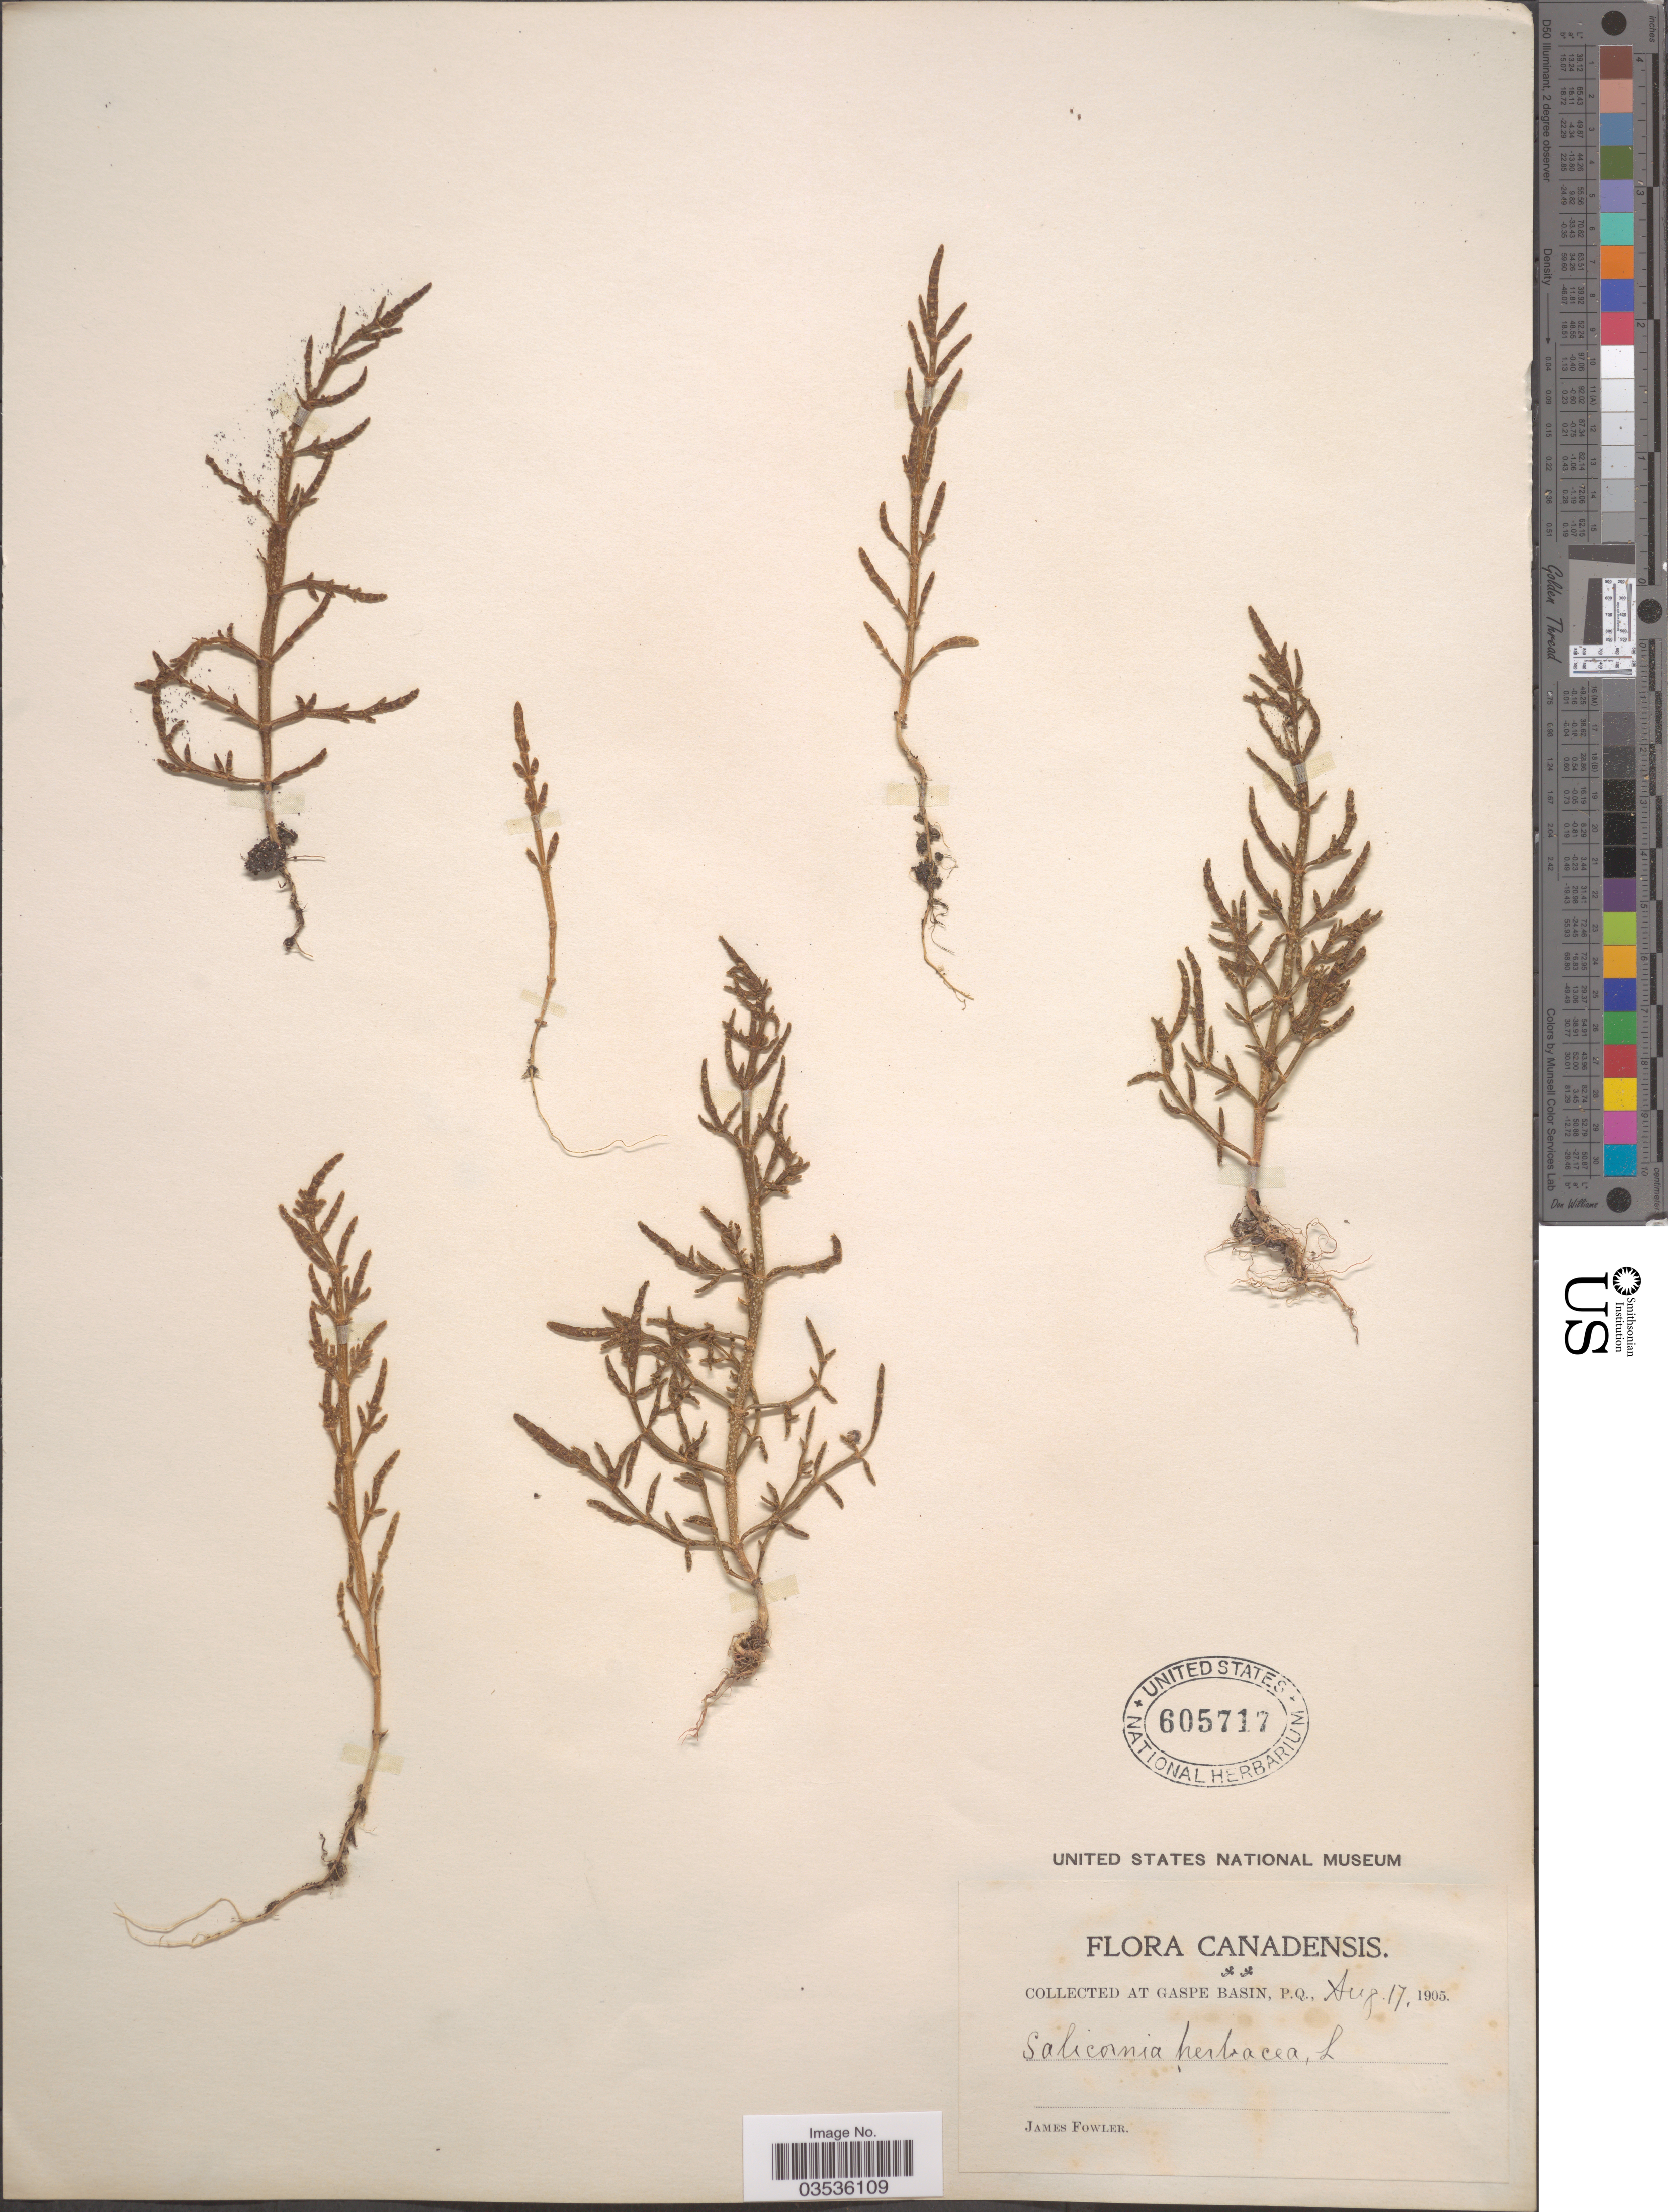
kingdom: Plantae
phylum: Tracheophyta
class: Magnoliopsida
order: Caryophyllales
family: Amaranthaceae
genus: Salicornia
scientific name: Salicornia europaea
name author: L.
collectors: J. P. Fowler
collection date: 1905-08-17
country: Canada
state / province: Quebec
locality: Gaspe Basin.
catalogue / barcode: US 605717